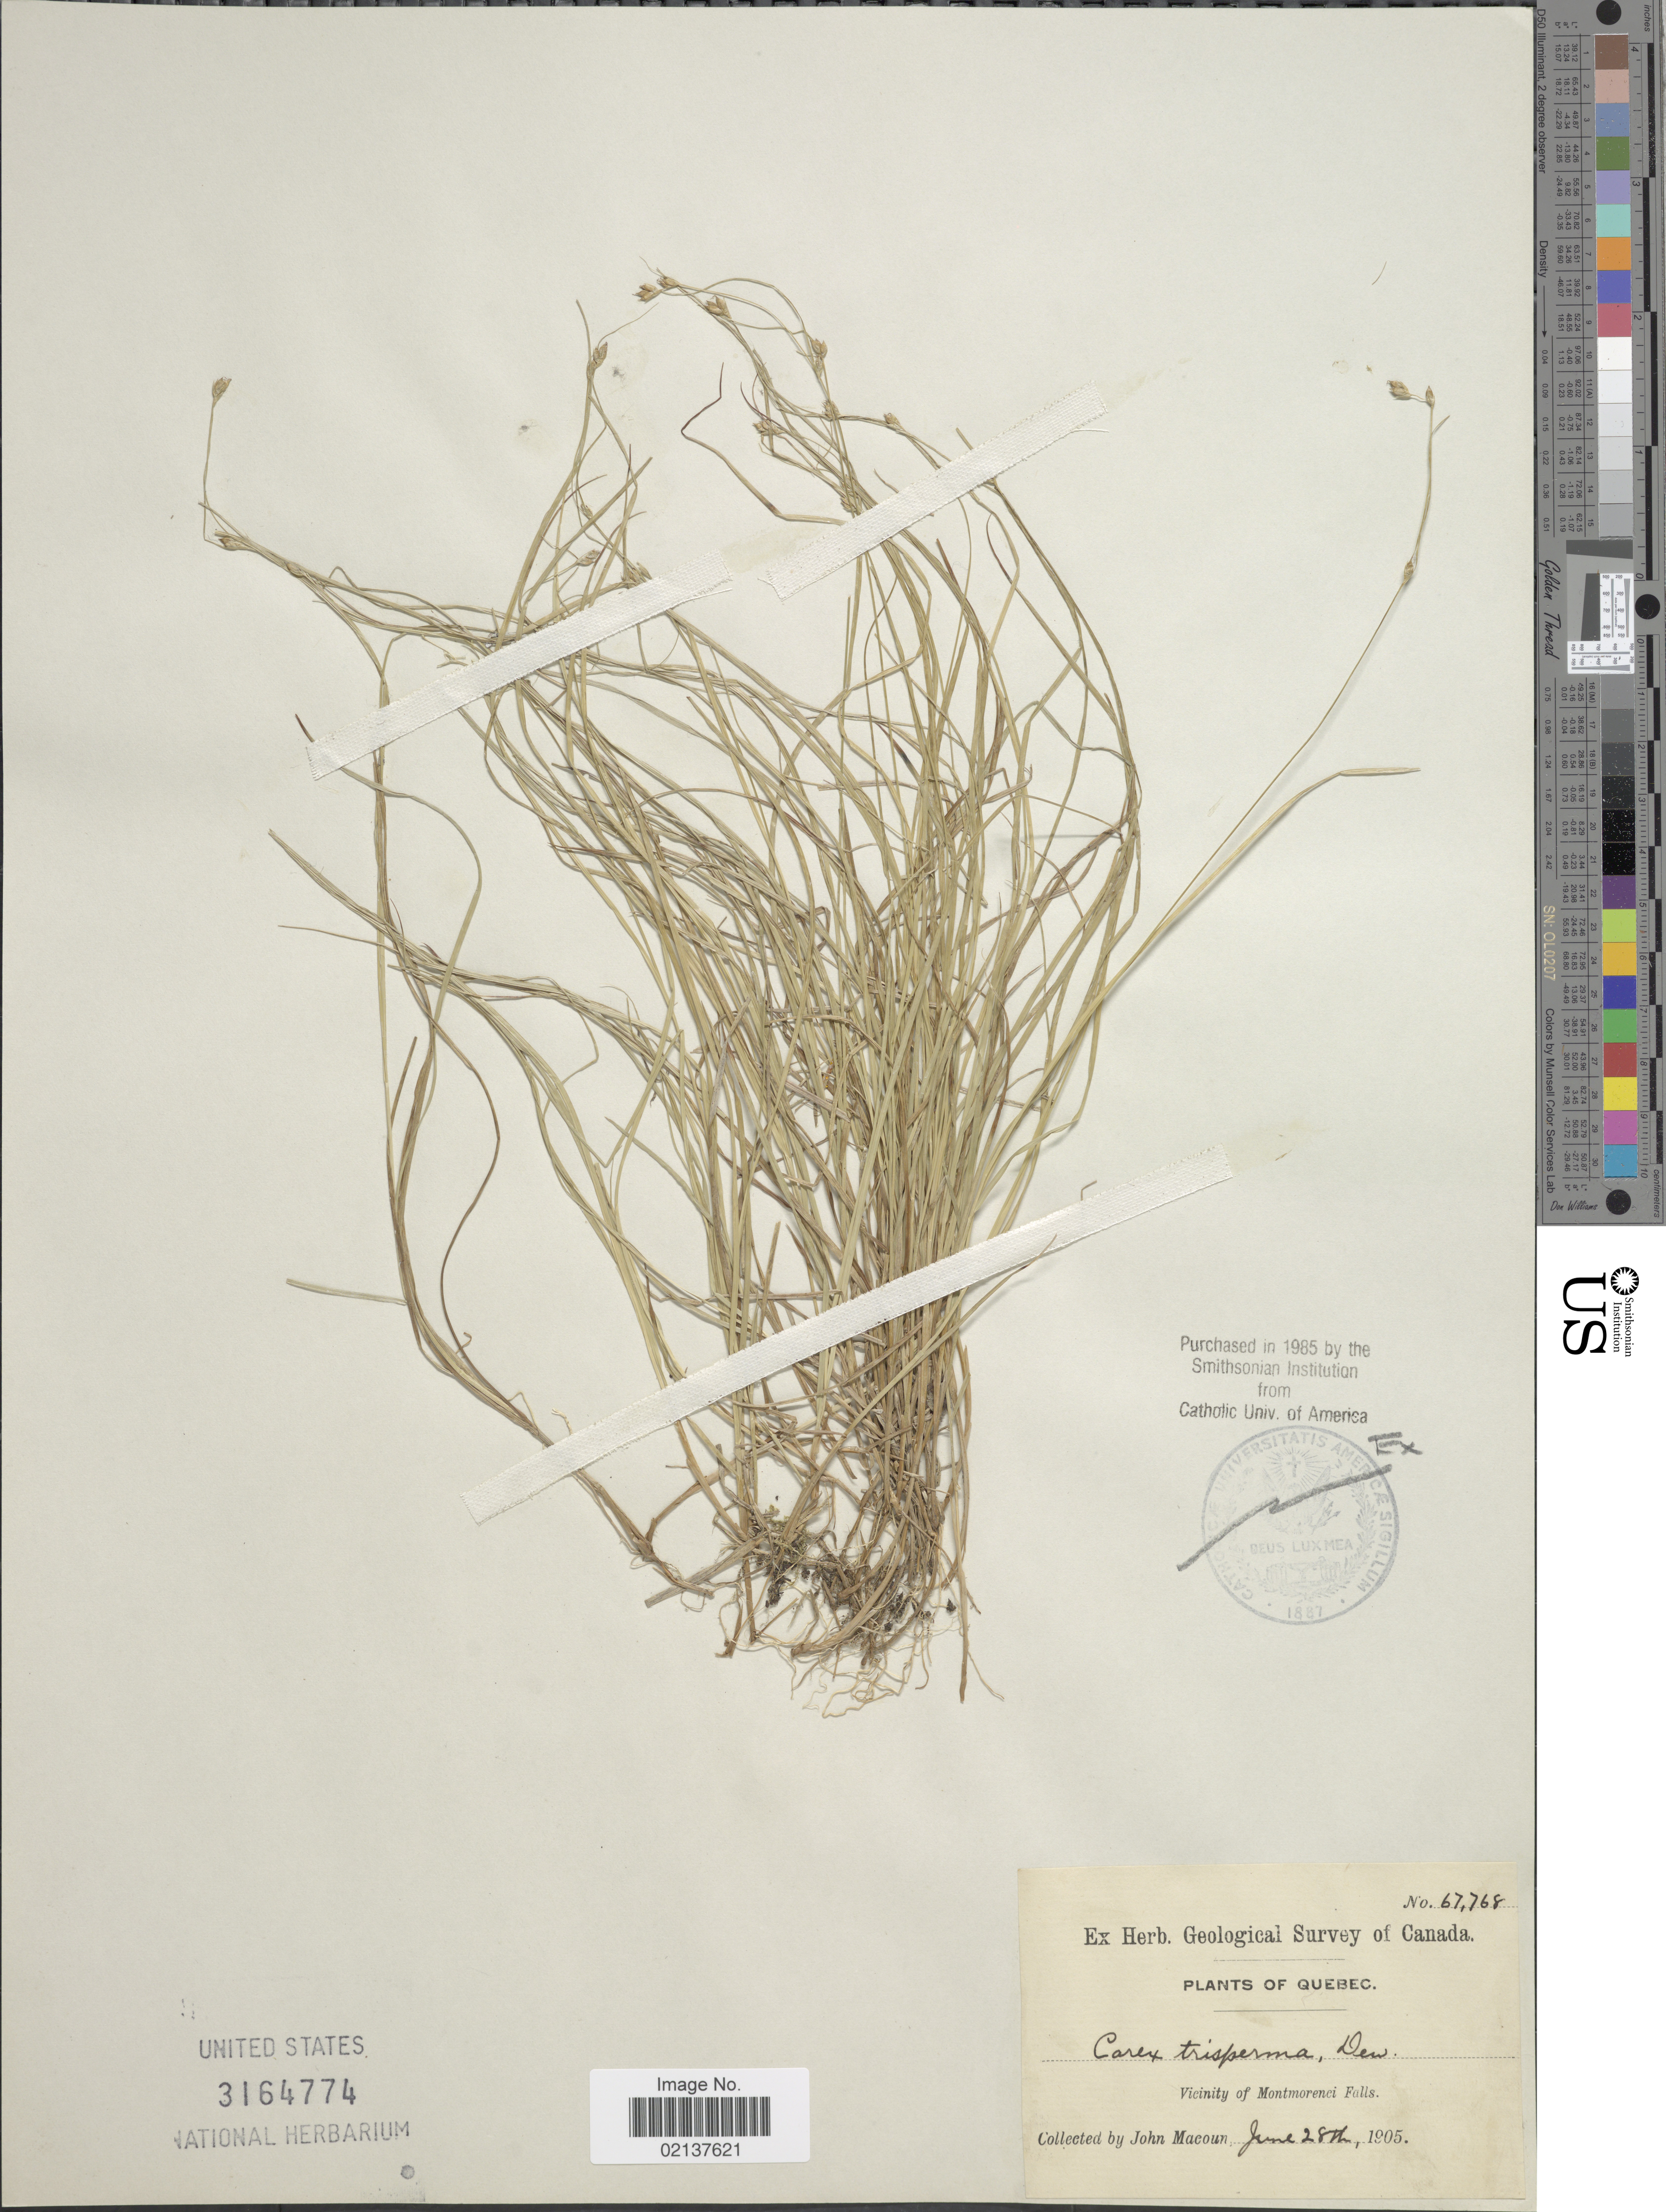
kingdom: Plantae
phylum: Tracheophyta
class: Liliopsida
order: Poales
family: Cyperaceae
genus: Carex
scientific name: Carex trisperma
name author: Dewey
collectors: J. Macoun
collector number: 67768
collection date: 1905-06-28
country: Canada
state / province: Quebec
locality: Vicinity of Montmorenci Falls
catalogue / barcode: US 3164774